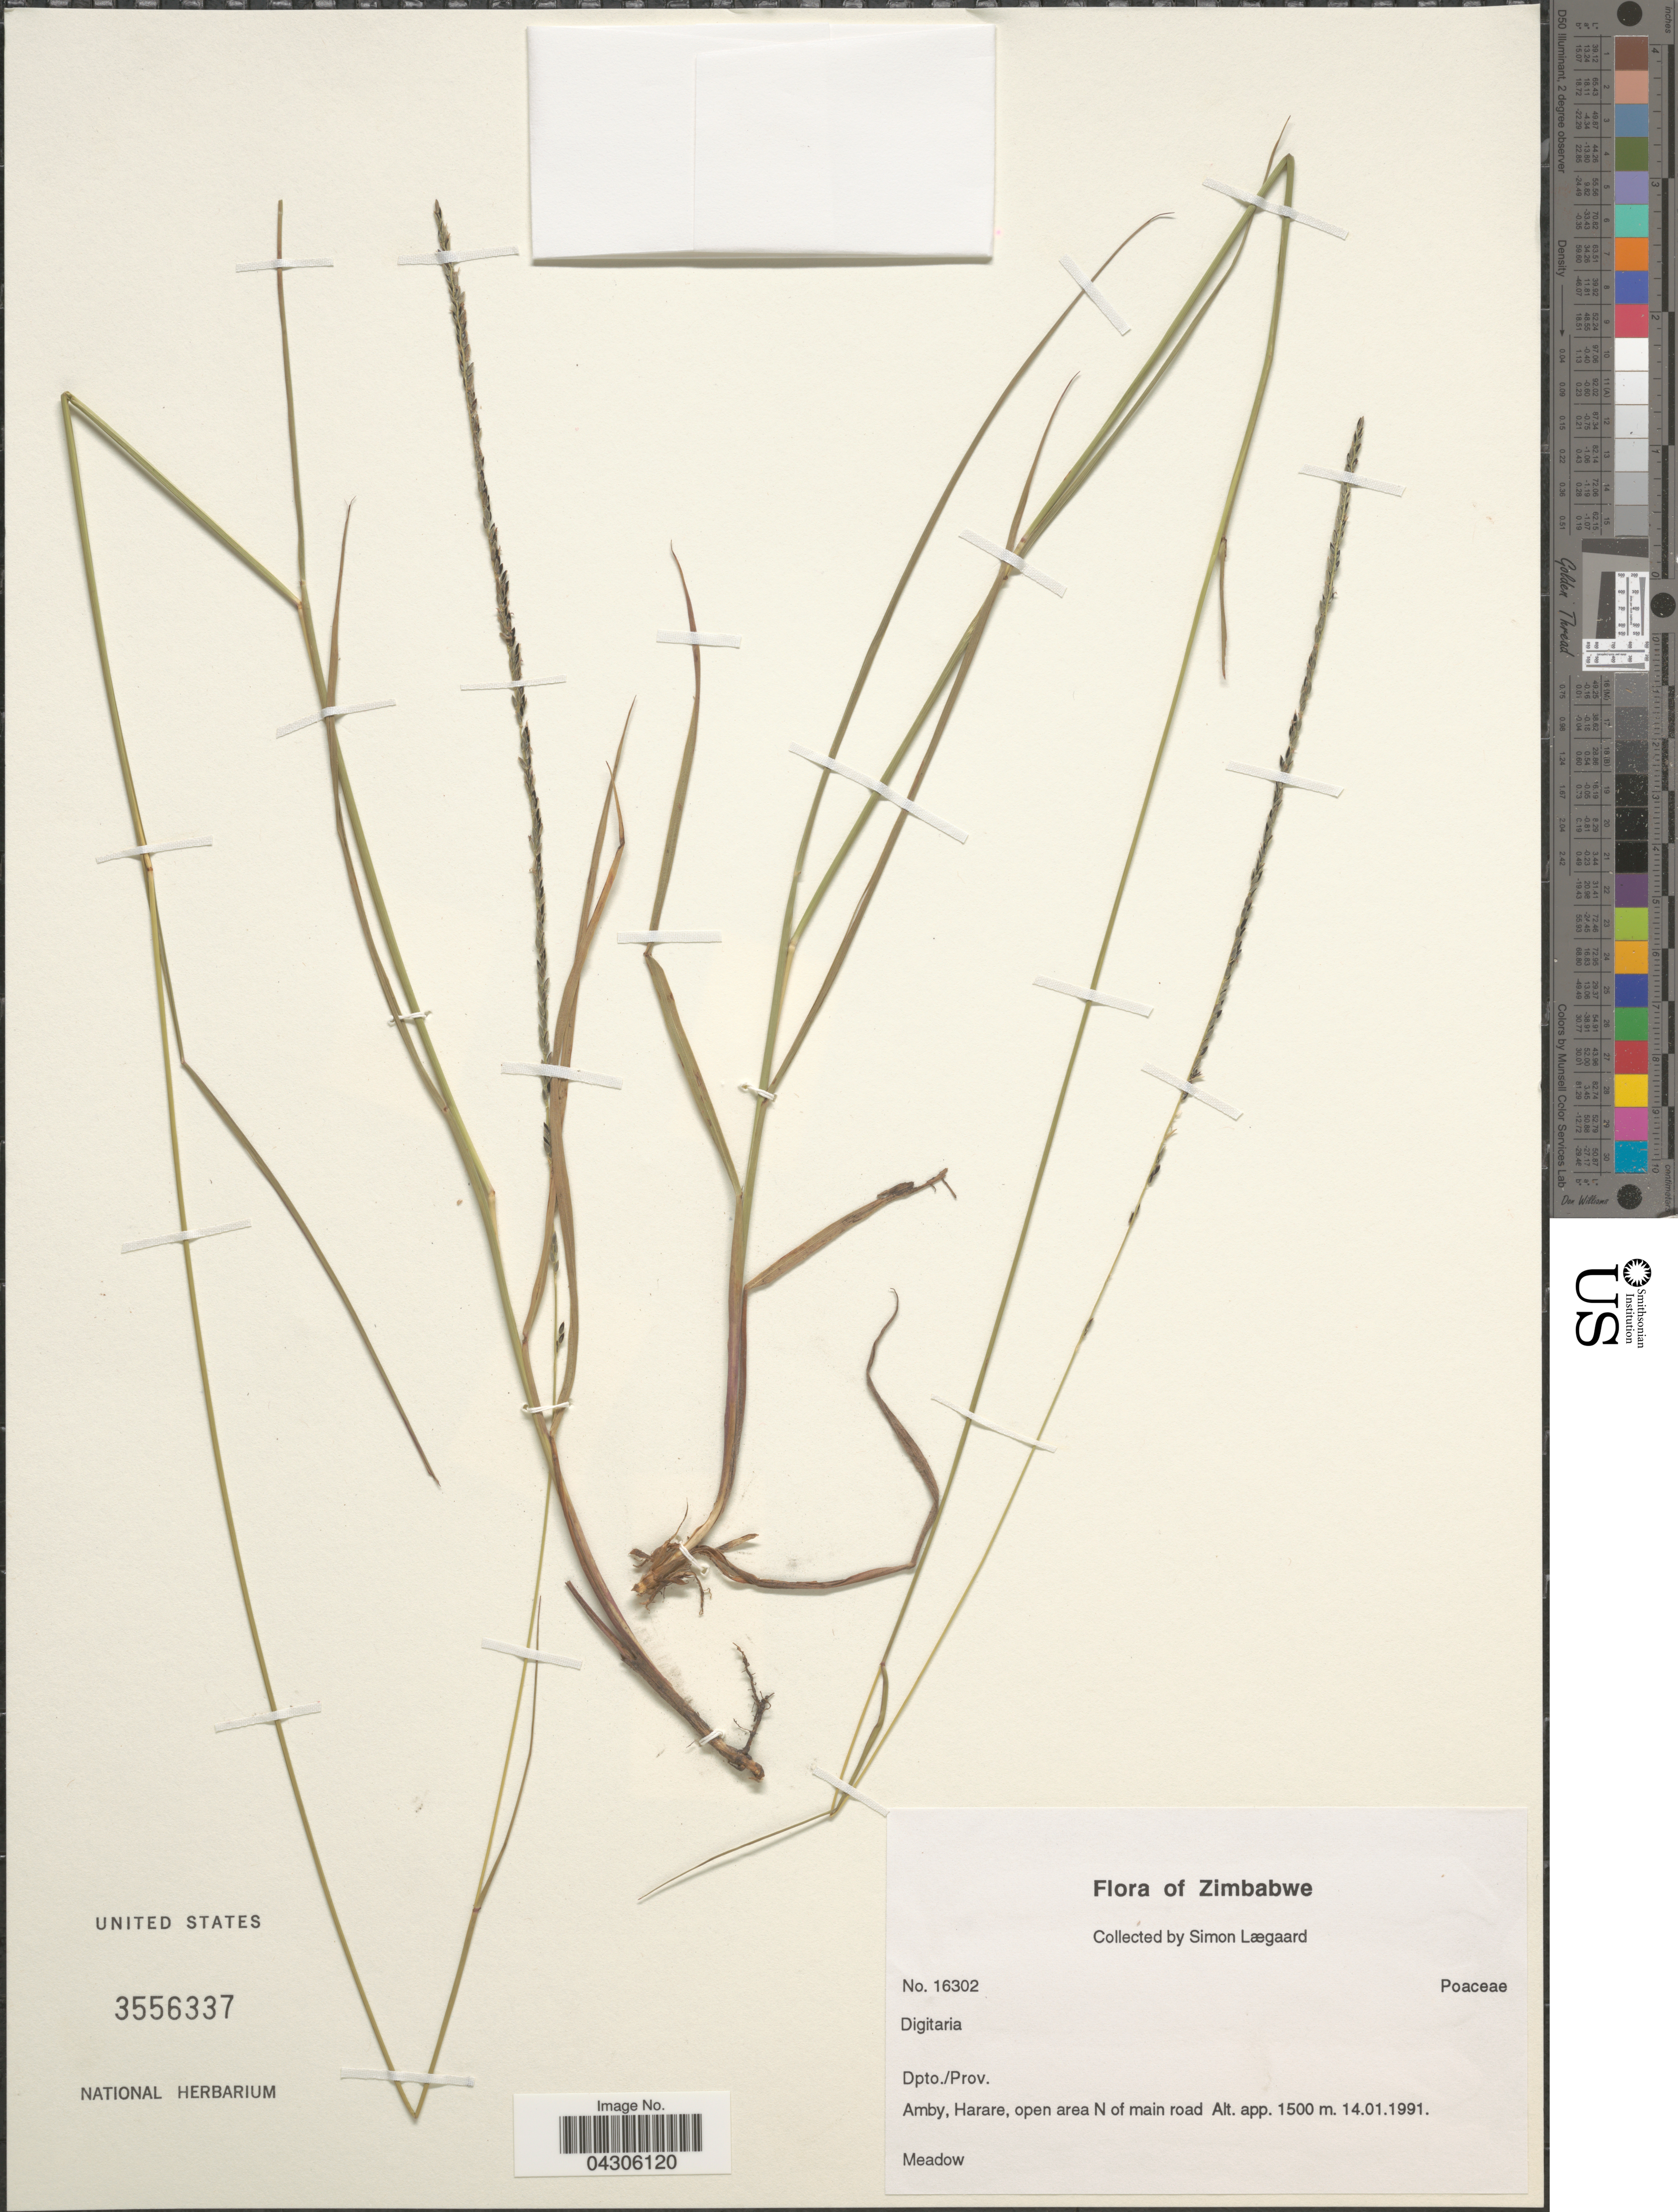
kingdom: Plantae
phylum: Tracheophyta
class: Liliopsida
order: Poales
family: Poaceae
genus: Digitaria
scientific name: Digitaria sp.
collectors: S. Lægaard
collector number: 16302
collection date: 1991-01-14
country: Zimbabwe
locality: Dpto./Prov. Amby, Harare, open area N of main road.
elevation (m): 1500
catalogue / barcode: US 3556337